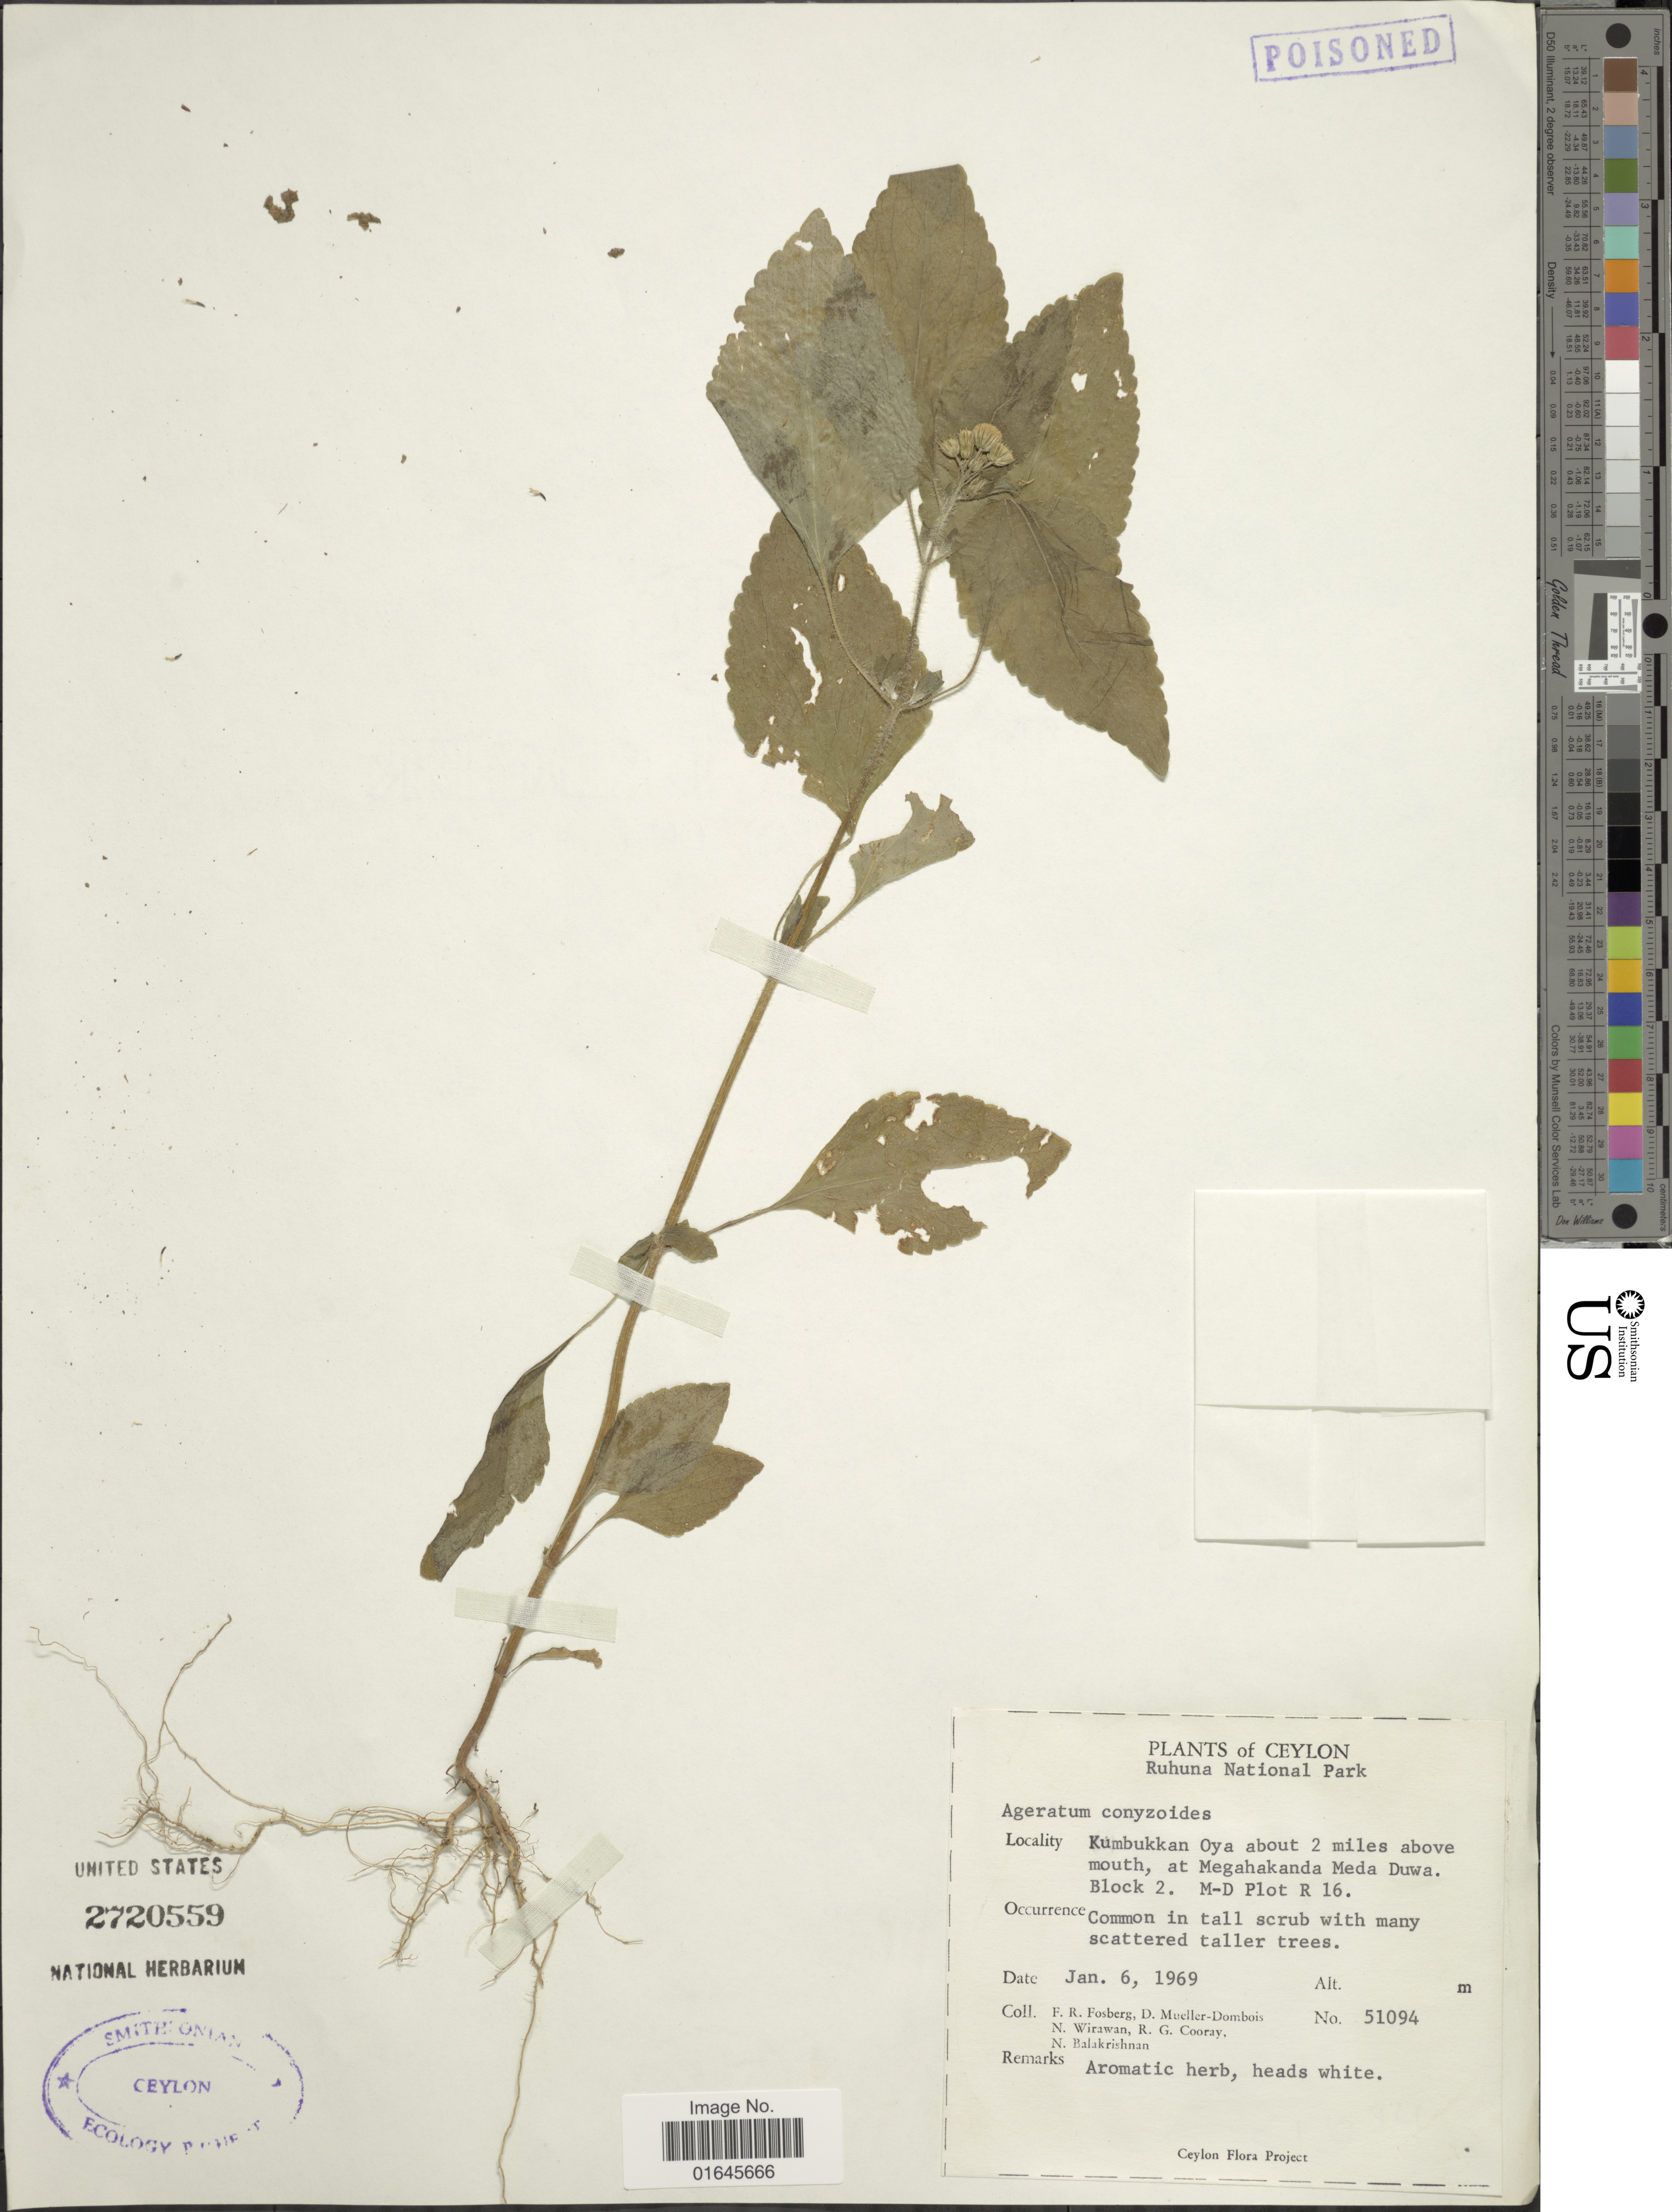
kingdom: Plantae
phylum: Tracheophyta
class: Magnoliopsida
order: Asterales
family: Asteraceae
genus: Ageratum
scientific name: Ageratum conyzoides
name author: L.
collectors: F. R. Fosberg, D. Mueller-Dombois, N. Wirawan, R. Cooray & N. Balakrishnan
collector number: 51094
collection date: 1969-01-06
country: Sri Lanka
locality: Ceylon, Ruhuna National Park, Kumbukkan Oya about 2 miles above mouth, at Megahakanda Meda Duwa, Block 2, M-D Plot R 16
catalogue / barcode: US 2720559